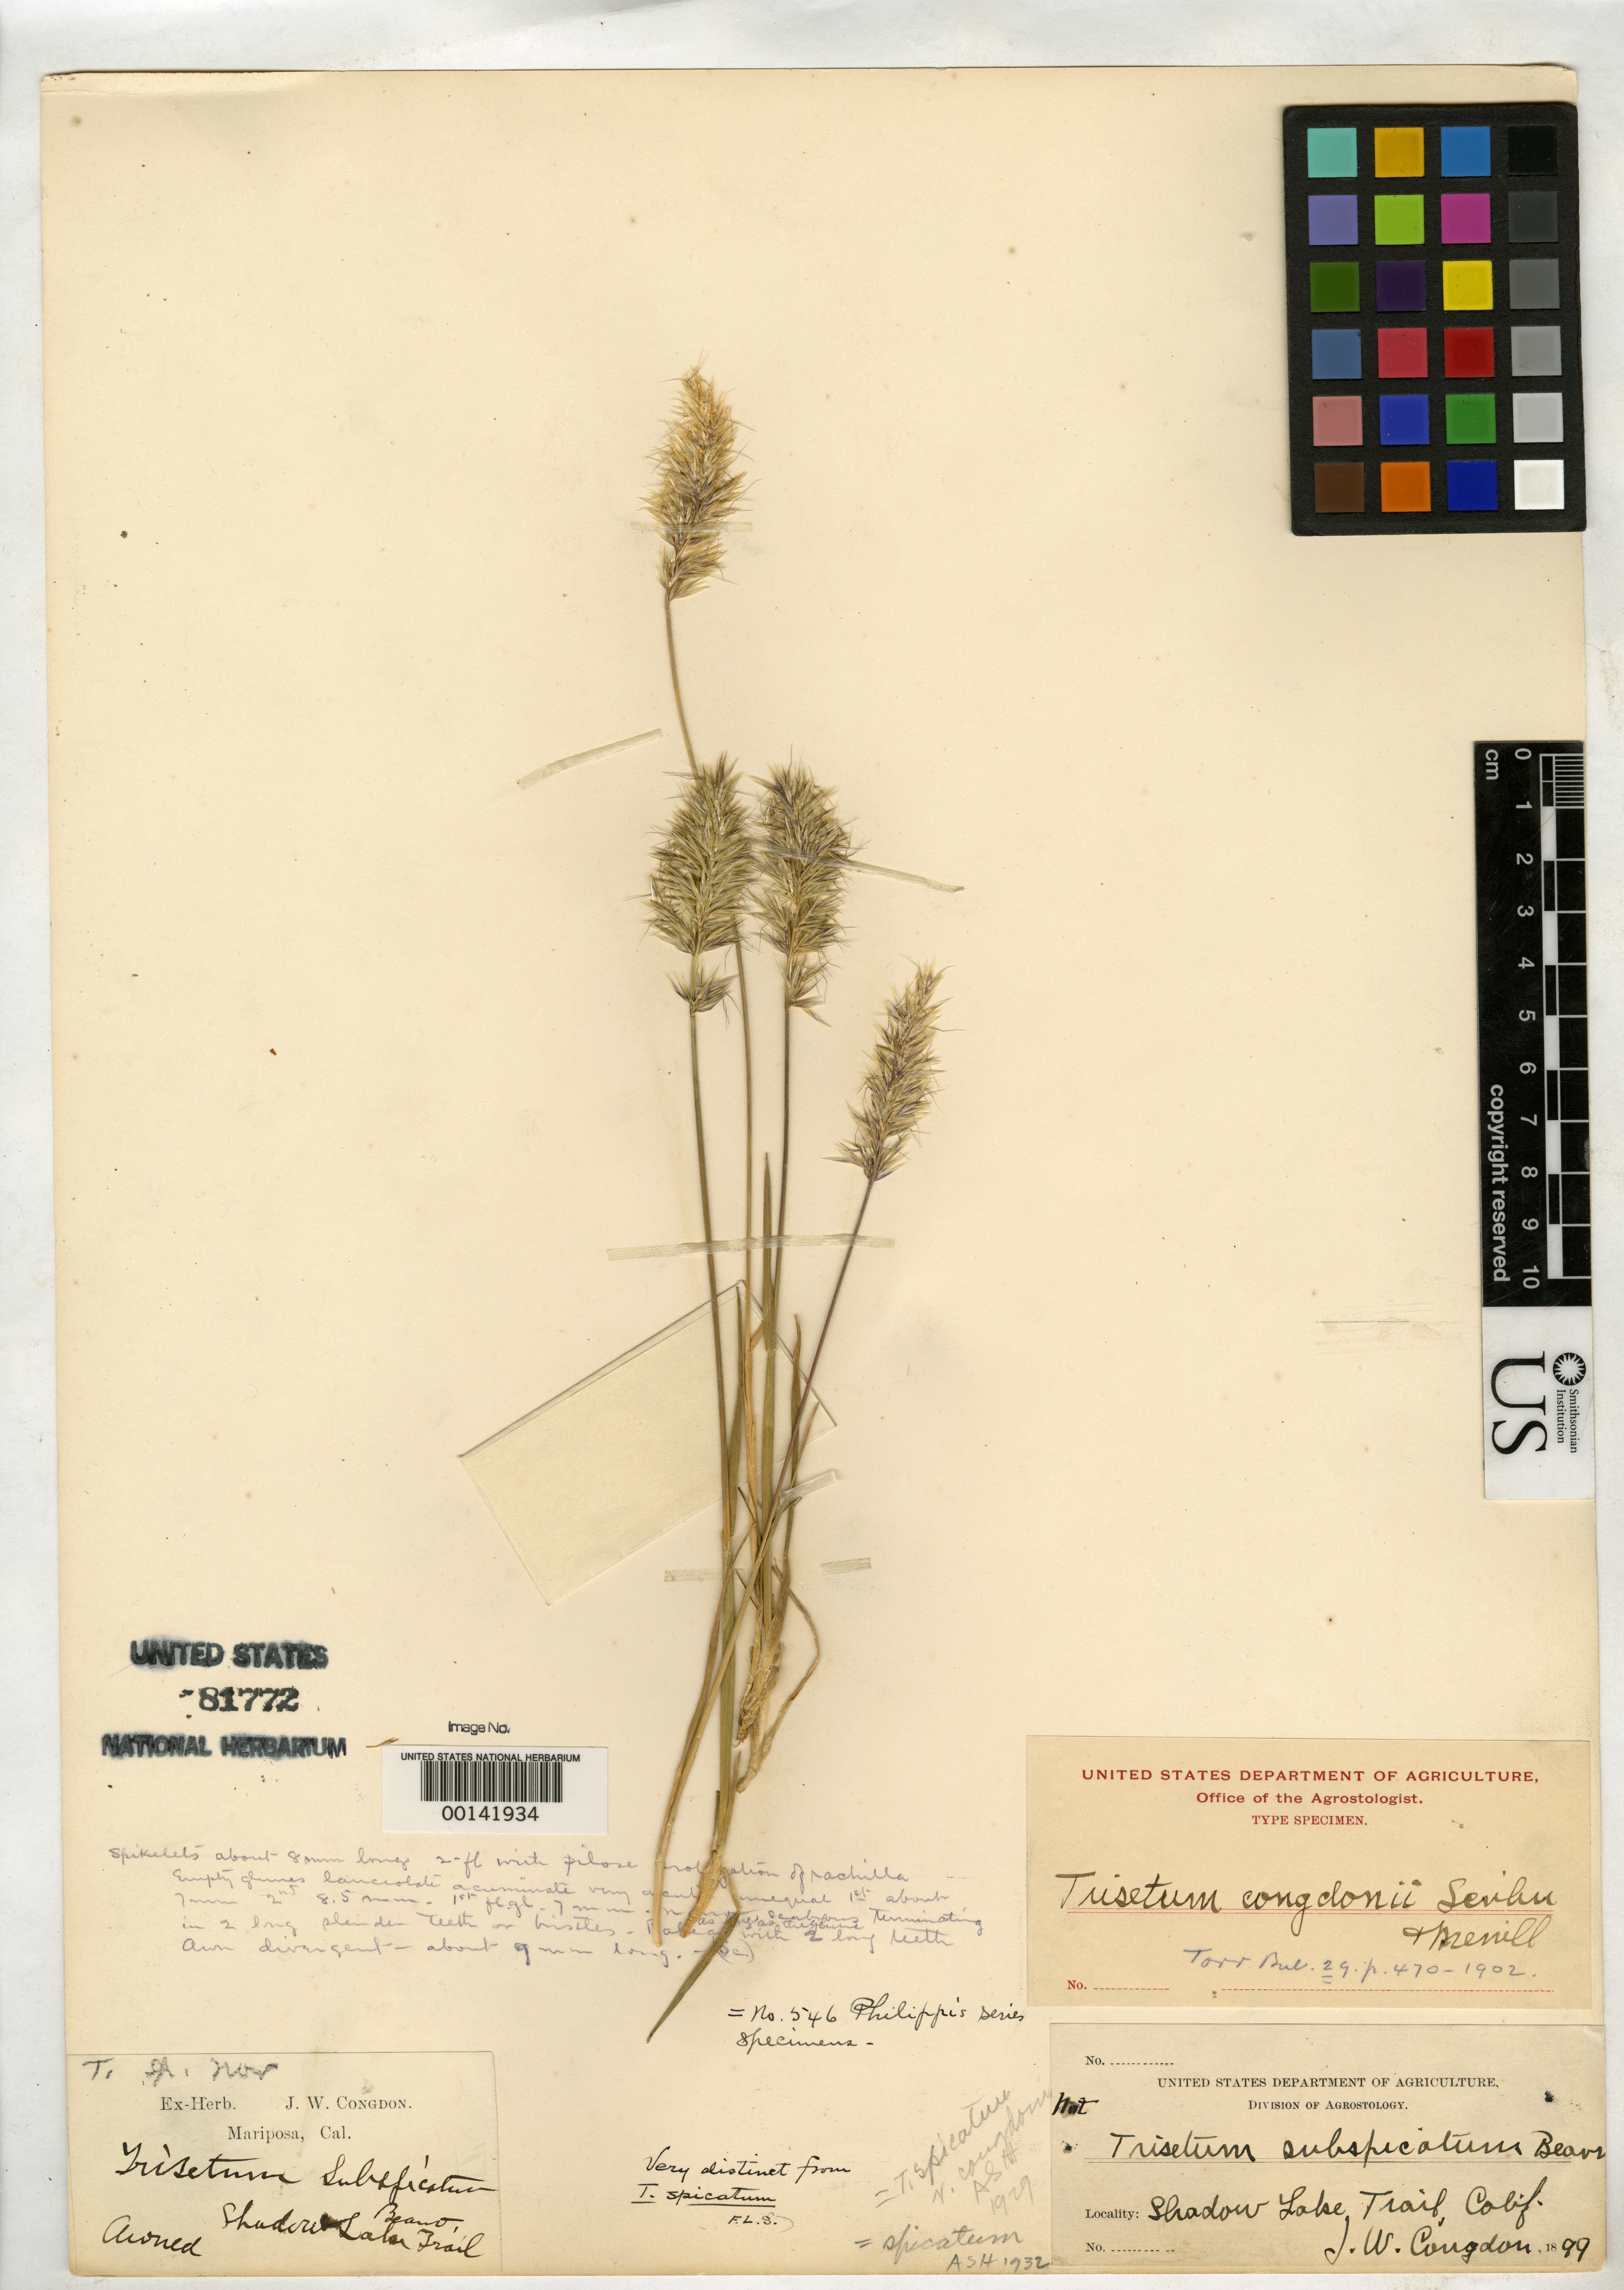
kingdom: Plantae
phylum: Tracheophyta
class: Liliopsida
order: Poales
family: Poaceae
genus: Trisetum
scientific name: Trisetum congdonii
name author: Scribn. & Merr.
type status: Holotype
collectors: J. W. Congdon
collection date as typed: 1899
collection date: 1899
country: United States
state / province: California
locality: Shadow Lake trail.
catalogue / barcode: US 81772